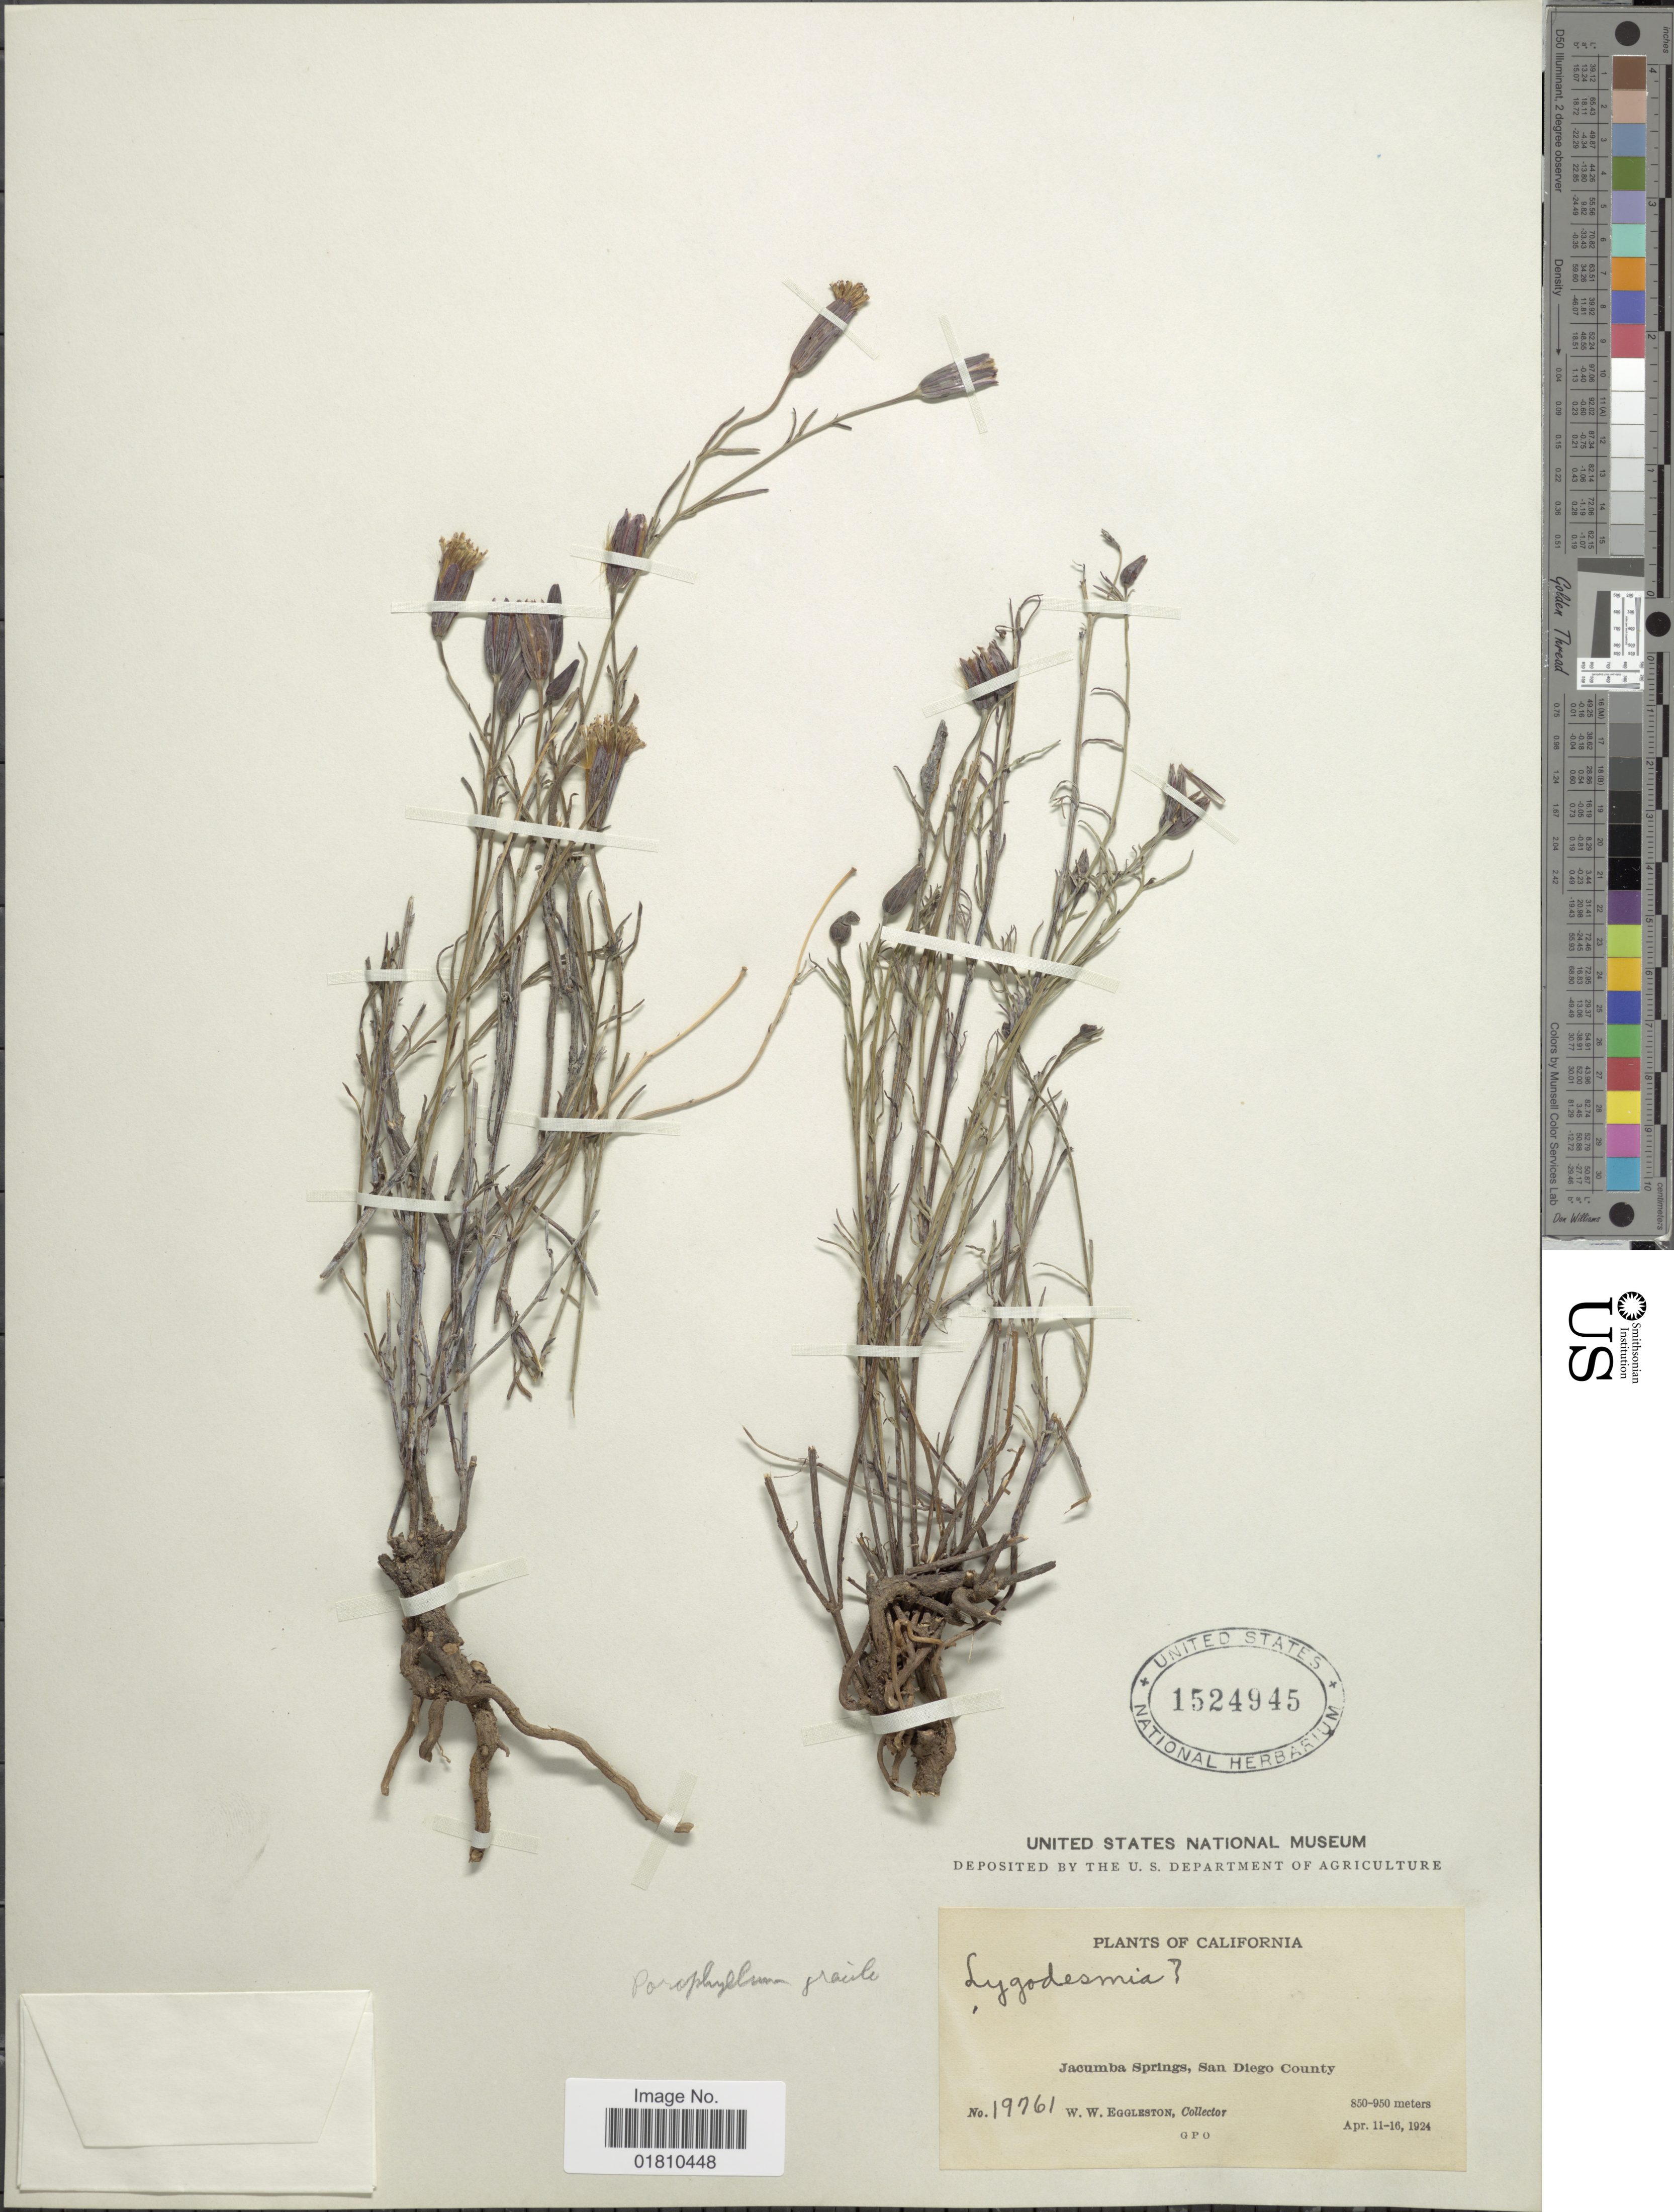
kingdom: Plantae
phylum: Tracheophyta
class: Magnoliopsida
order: Asterales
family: Asteraceae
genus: Porophyllum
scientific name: Porophyllum gracile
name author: Benth.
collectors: W. W. Eggleston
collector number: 19761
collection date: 1924-04-11/1924-04-16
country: United States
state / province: California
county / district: San Diego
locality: Jacumba Springs, San Diego County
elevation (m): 850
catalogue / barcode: US 1524945